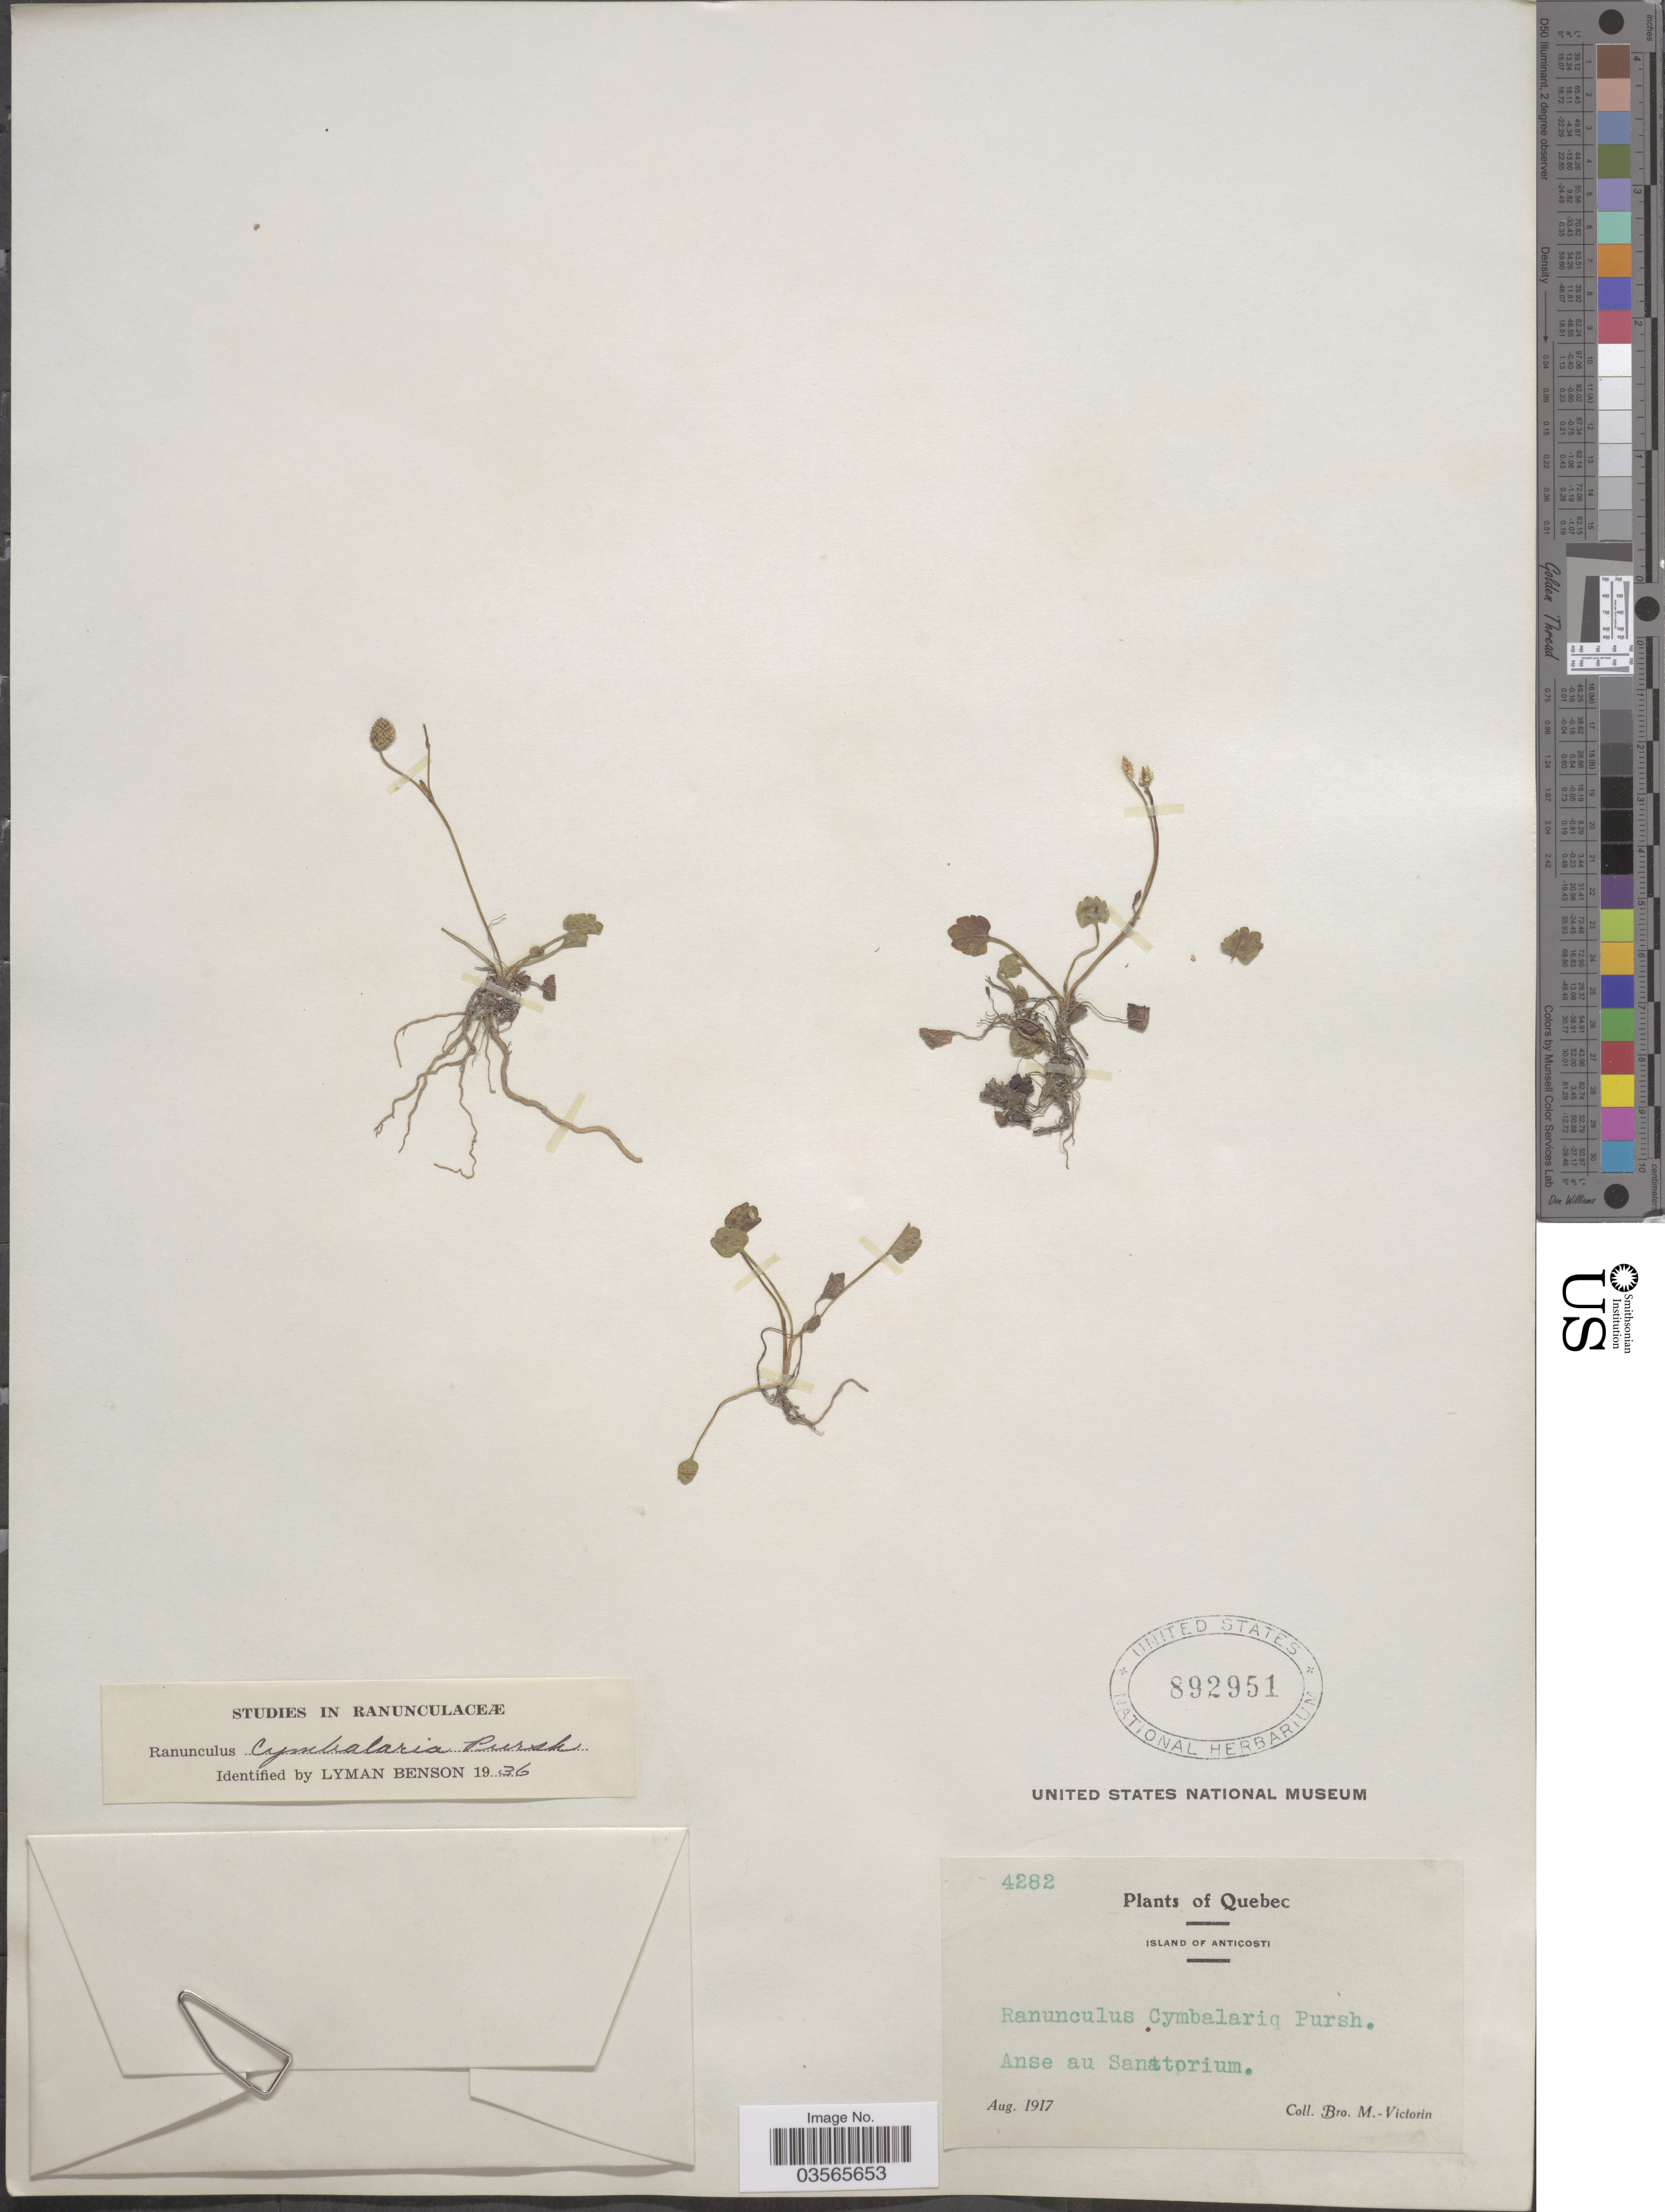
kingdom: Plantae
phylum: Tracheophyta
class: Magnoliopsida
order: Ranunculales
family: Ranunculaceae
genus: Halerpestes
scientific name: Halerpestes cymbalaria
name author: (Pursh) Greene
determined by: Strong, M. T., (US), Smithsonian Institution - National Museum of Natural History (UNITED STATES)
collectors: Fr. Marie-Victorin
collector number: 4282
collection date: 1917-08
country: Canada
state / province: Quebec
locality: Island of Anticosti. Anse au Sanatorium.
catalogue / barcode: US 892951